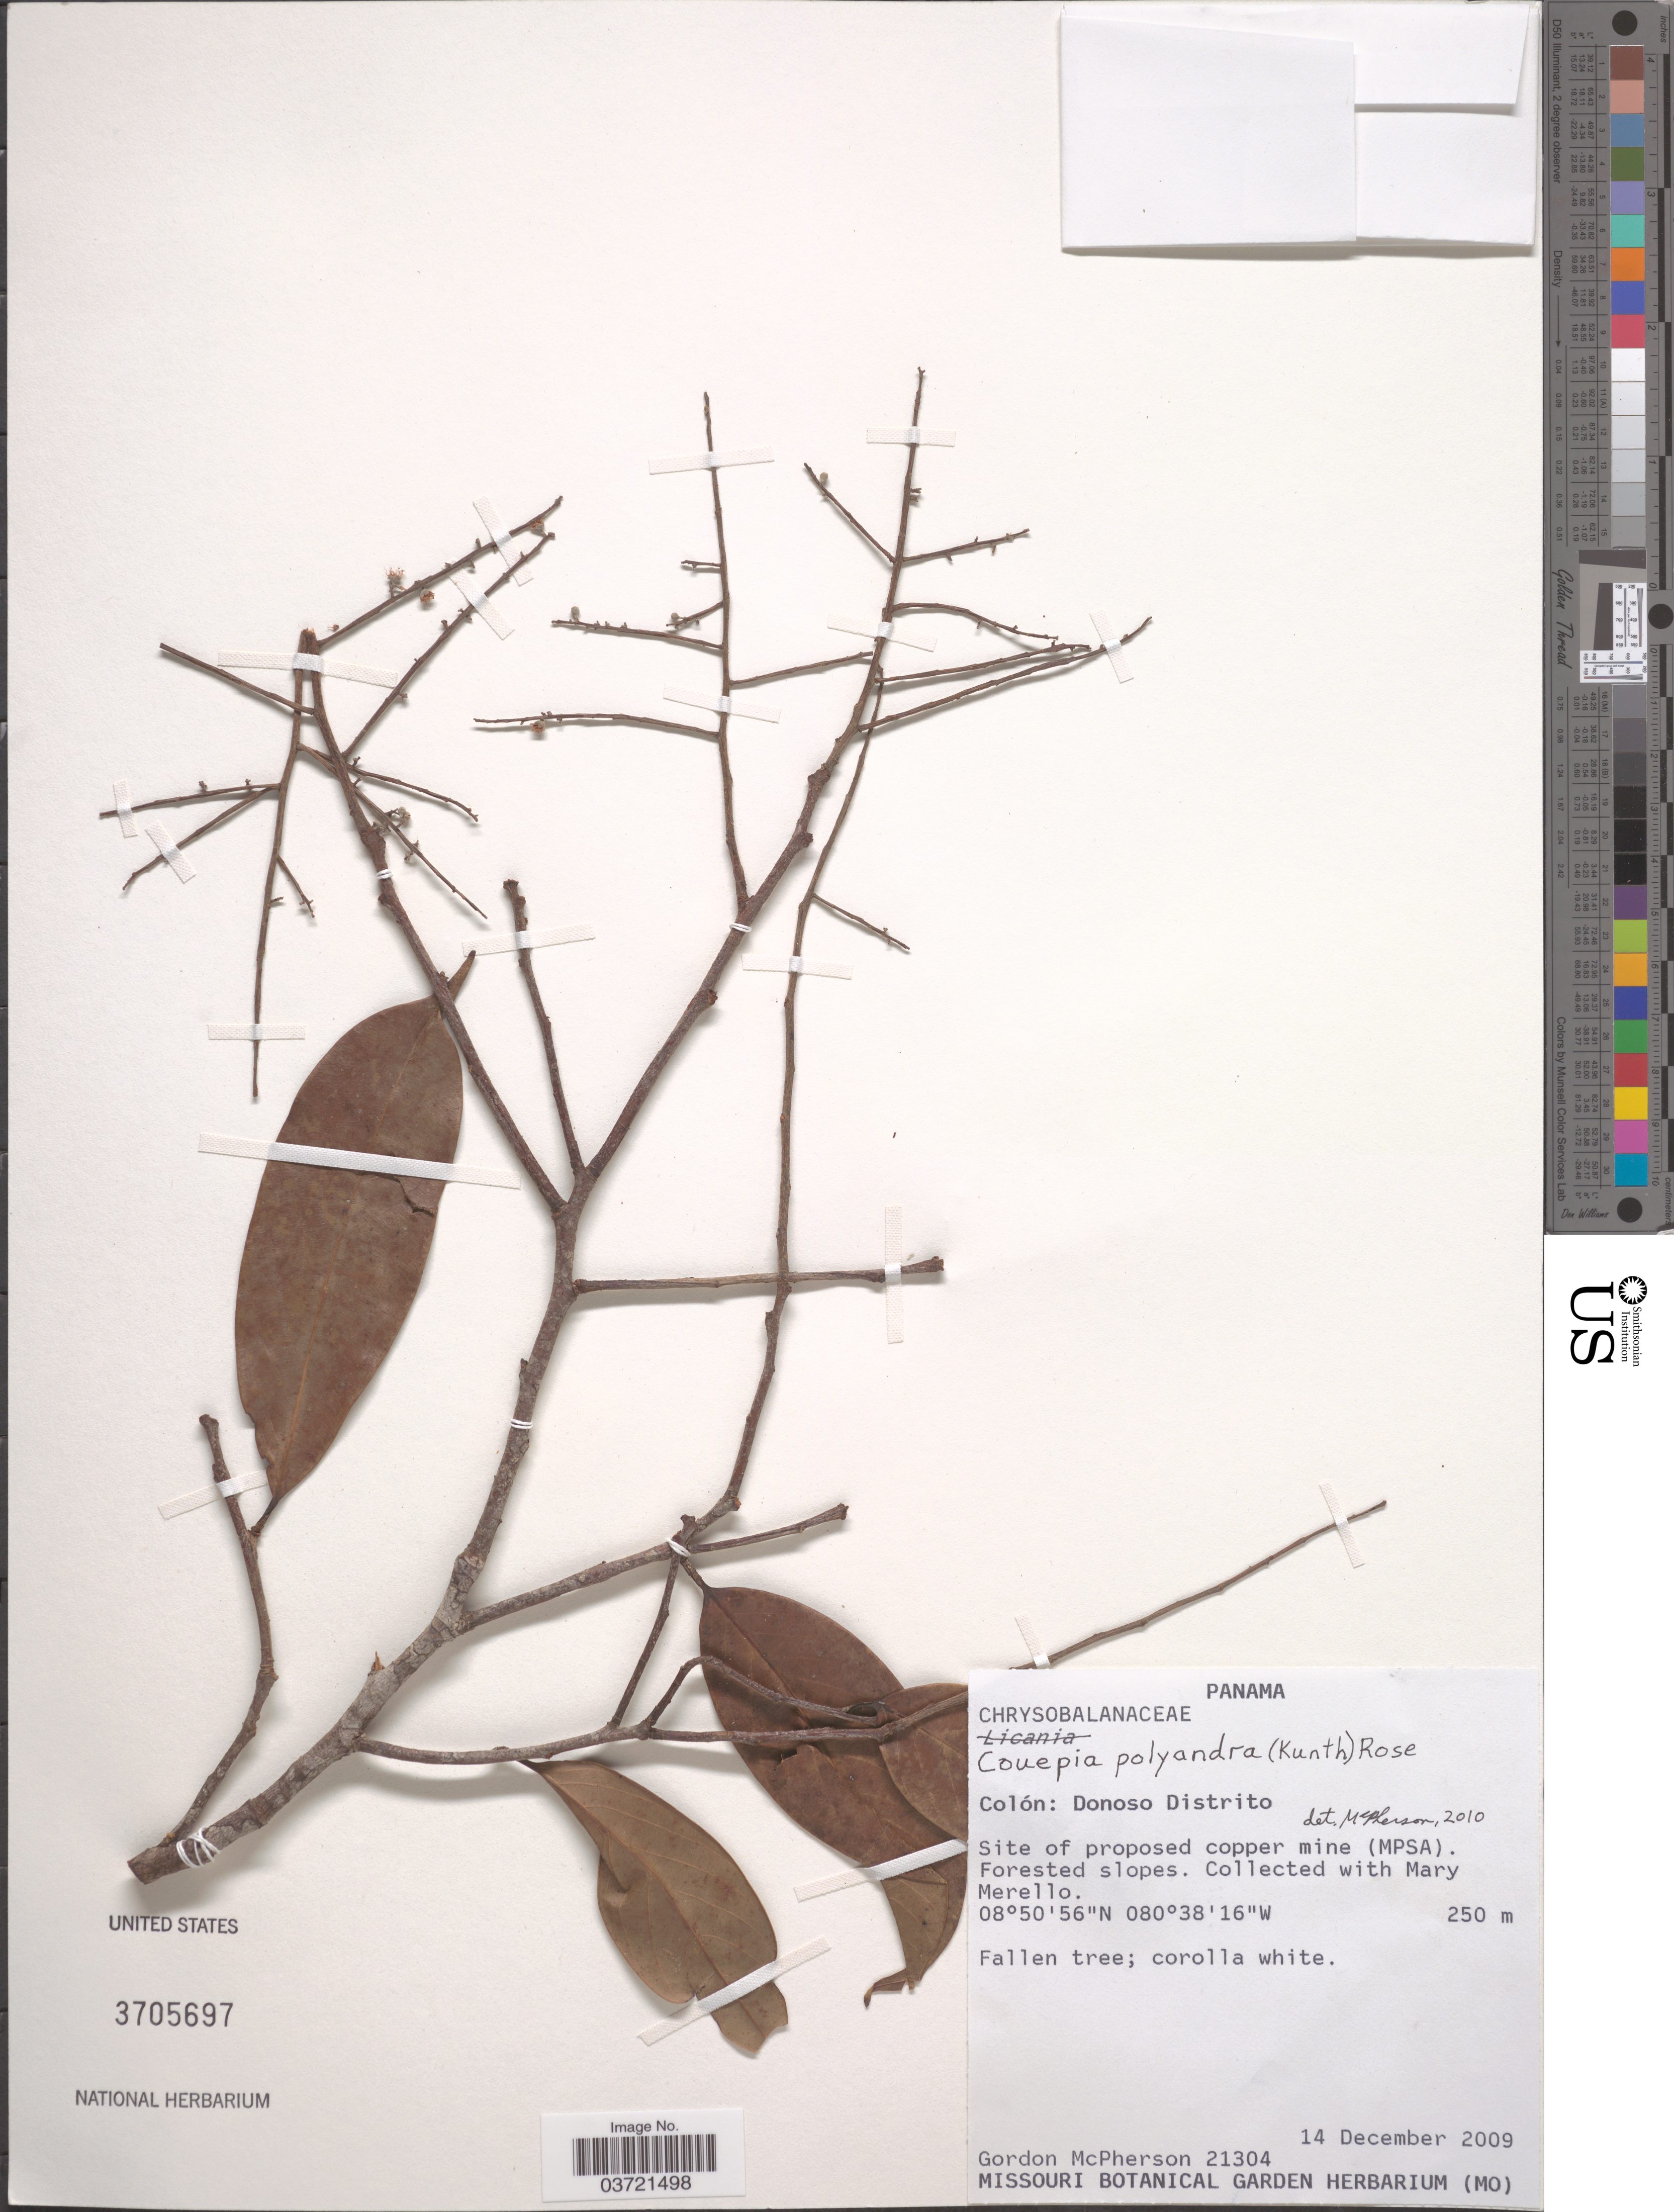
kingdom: Plantae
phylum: Tracheophyta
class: Magnoliopsida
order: Malpighiales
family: Chrysobalanaceae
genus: Couepia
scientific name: Couepia polyandra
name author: (Kunth) Rose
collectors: G. McPherson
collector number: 21304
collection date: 2009-12-14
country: Panama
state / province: Colón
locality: Donoso Distrito. Site of proposed copper mine (MPSA).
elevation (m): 250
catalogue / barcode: US 3705697